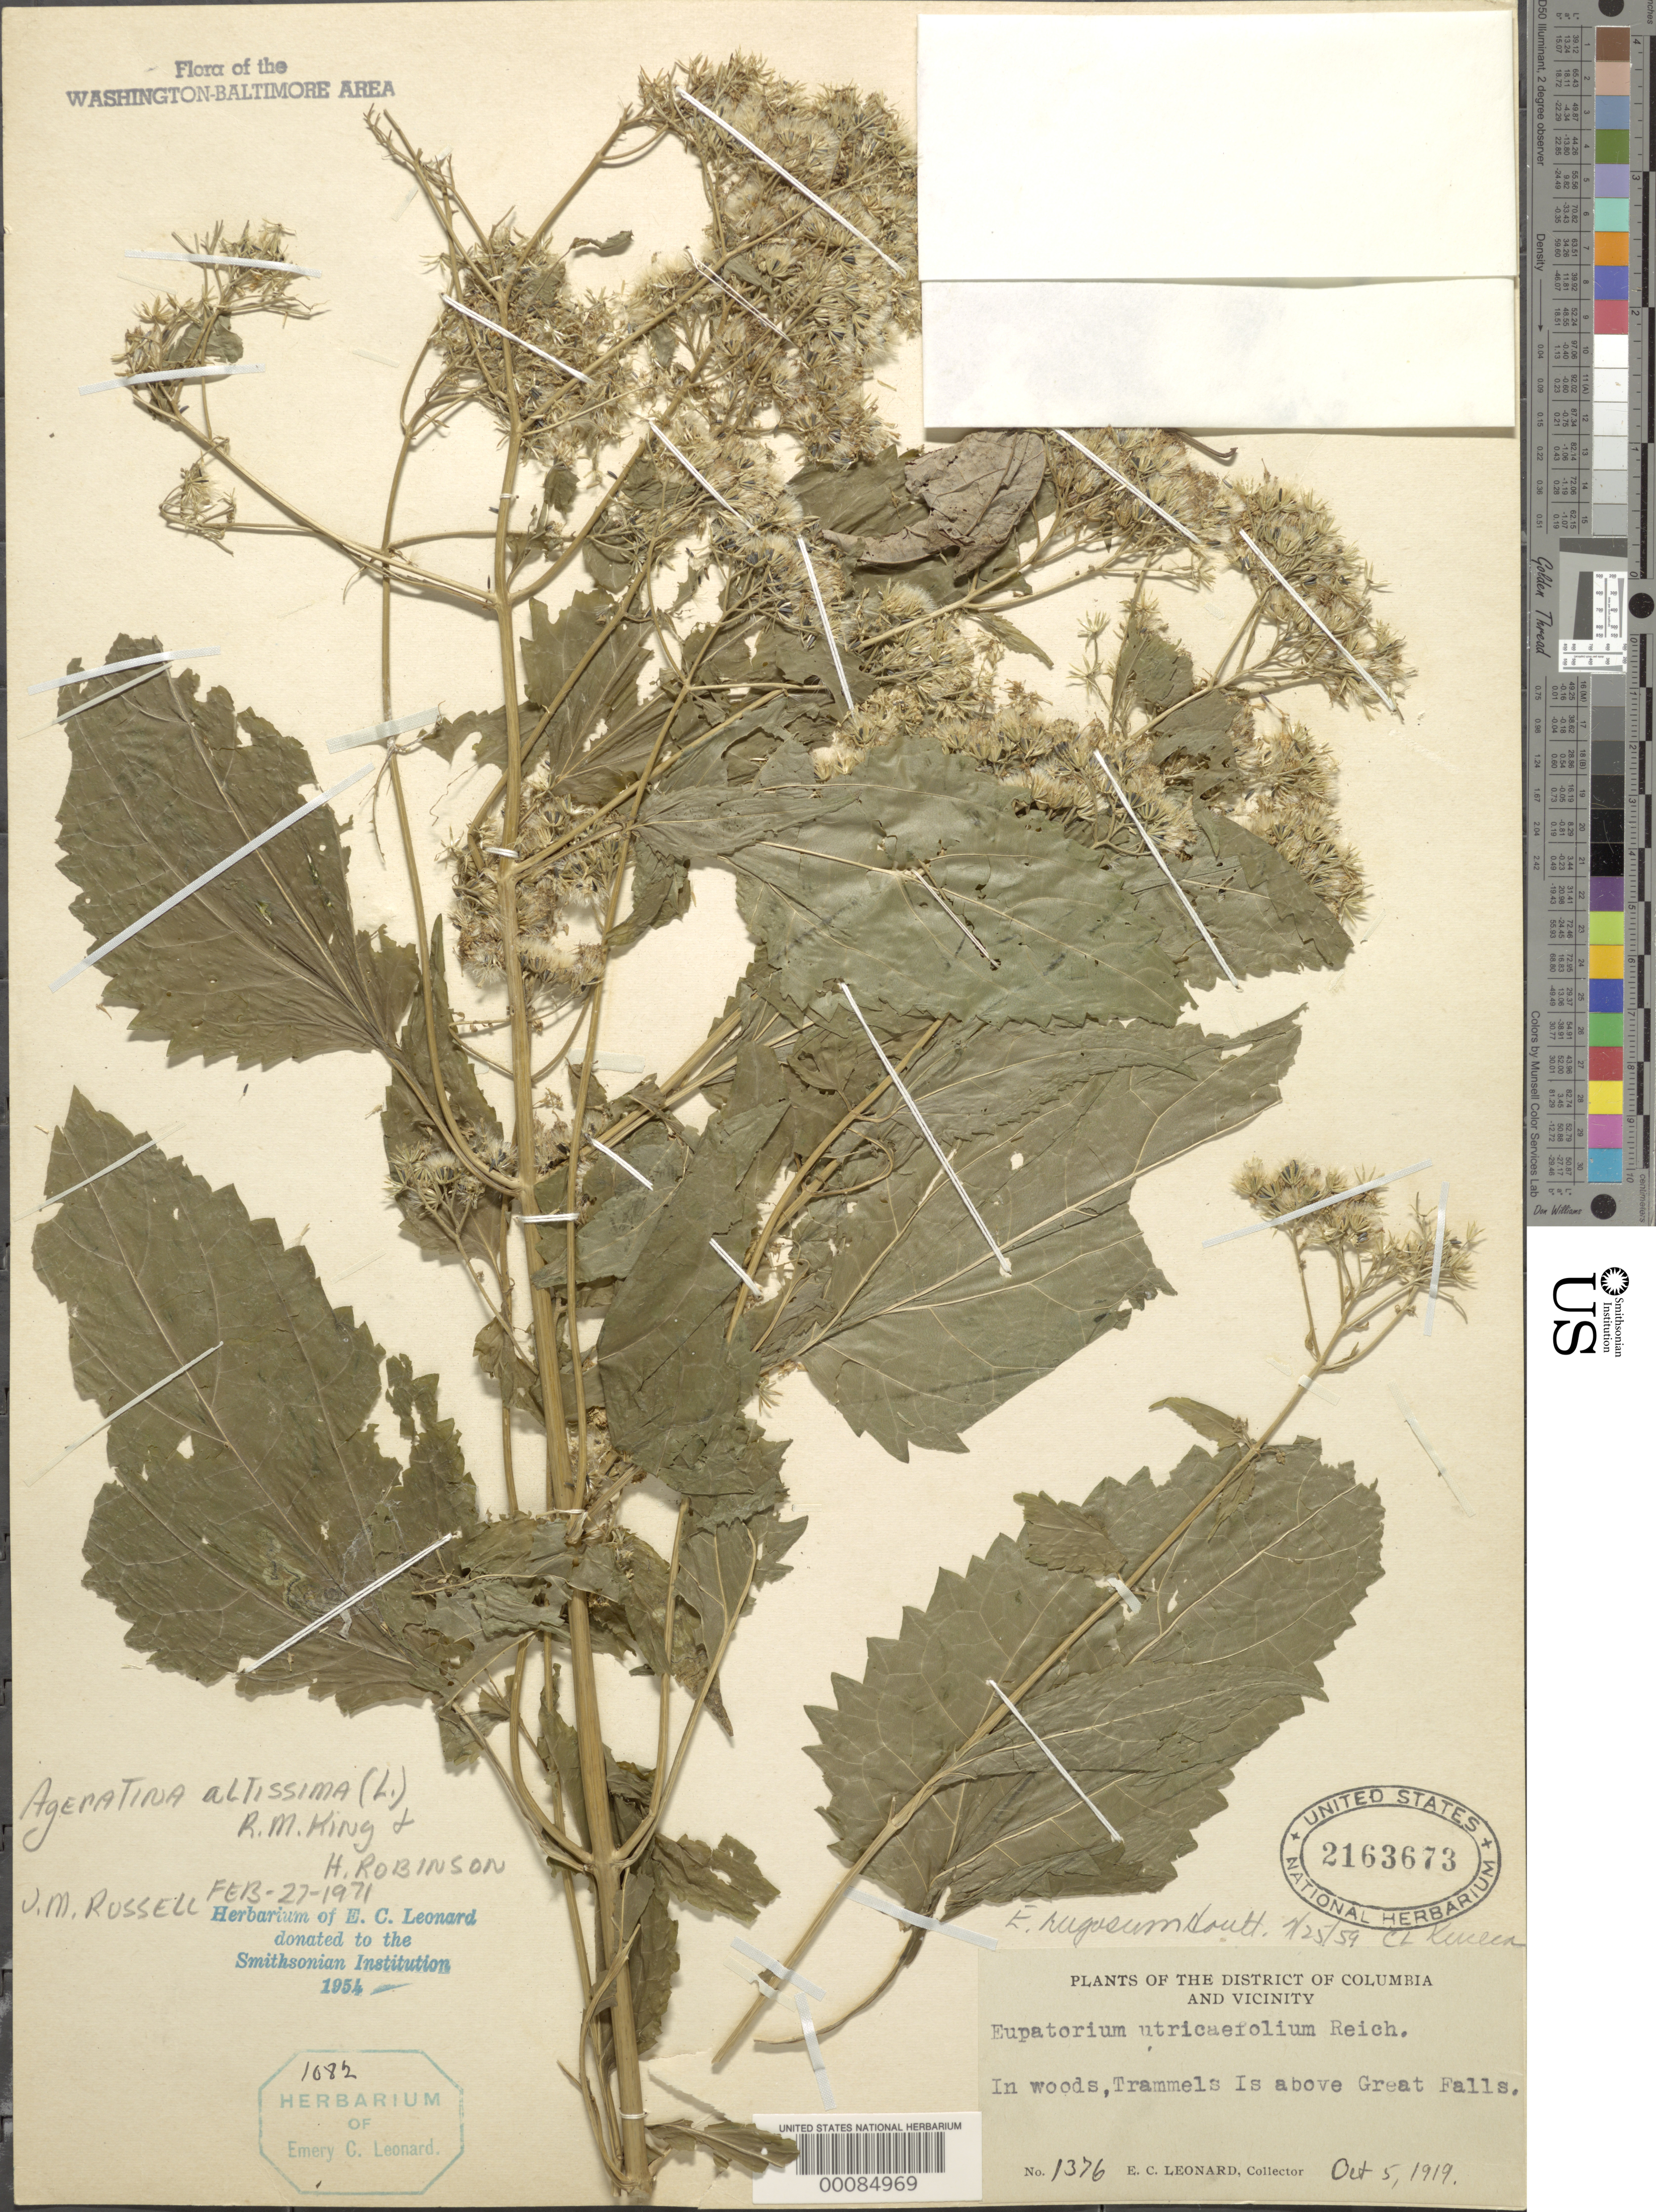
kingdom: Plantae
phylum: Tracheophyta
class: Magnoliopsida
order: Asterales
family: Asteraceae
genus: Ageratina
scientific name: Ageratina altissima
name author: (L.) R.M. King & H. Rob.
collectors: E. C. Leonard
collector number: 1376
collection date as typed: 05 Oct 1919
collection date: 1919-10-05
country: United States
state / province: Maryland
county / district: Montgomery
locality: Trammels Island above Great Falls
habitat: Woods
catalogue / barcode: US 2163673